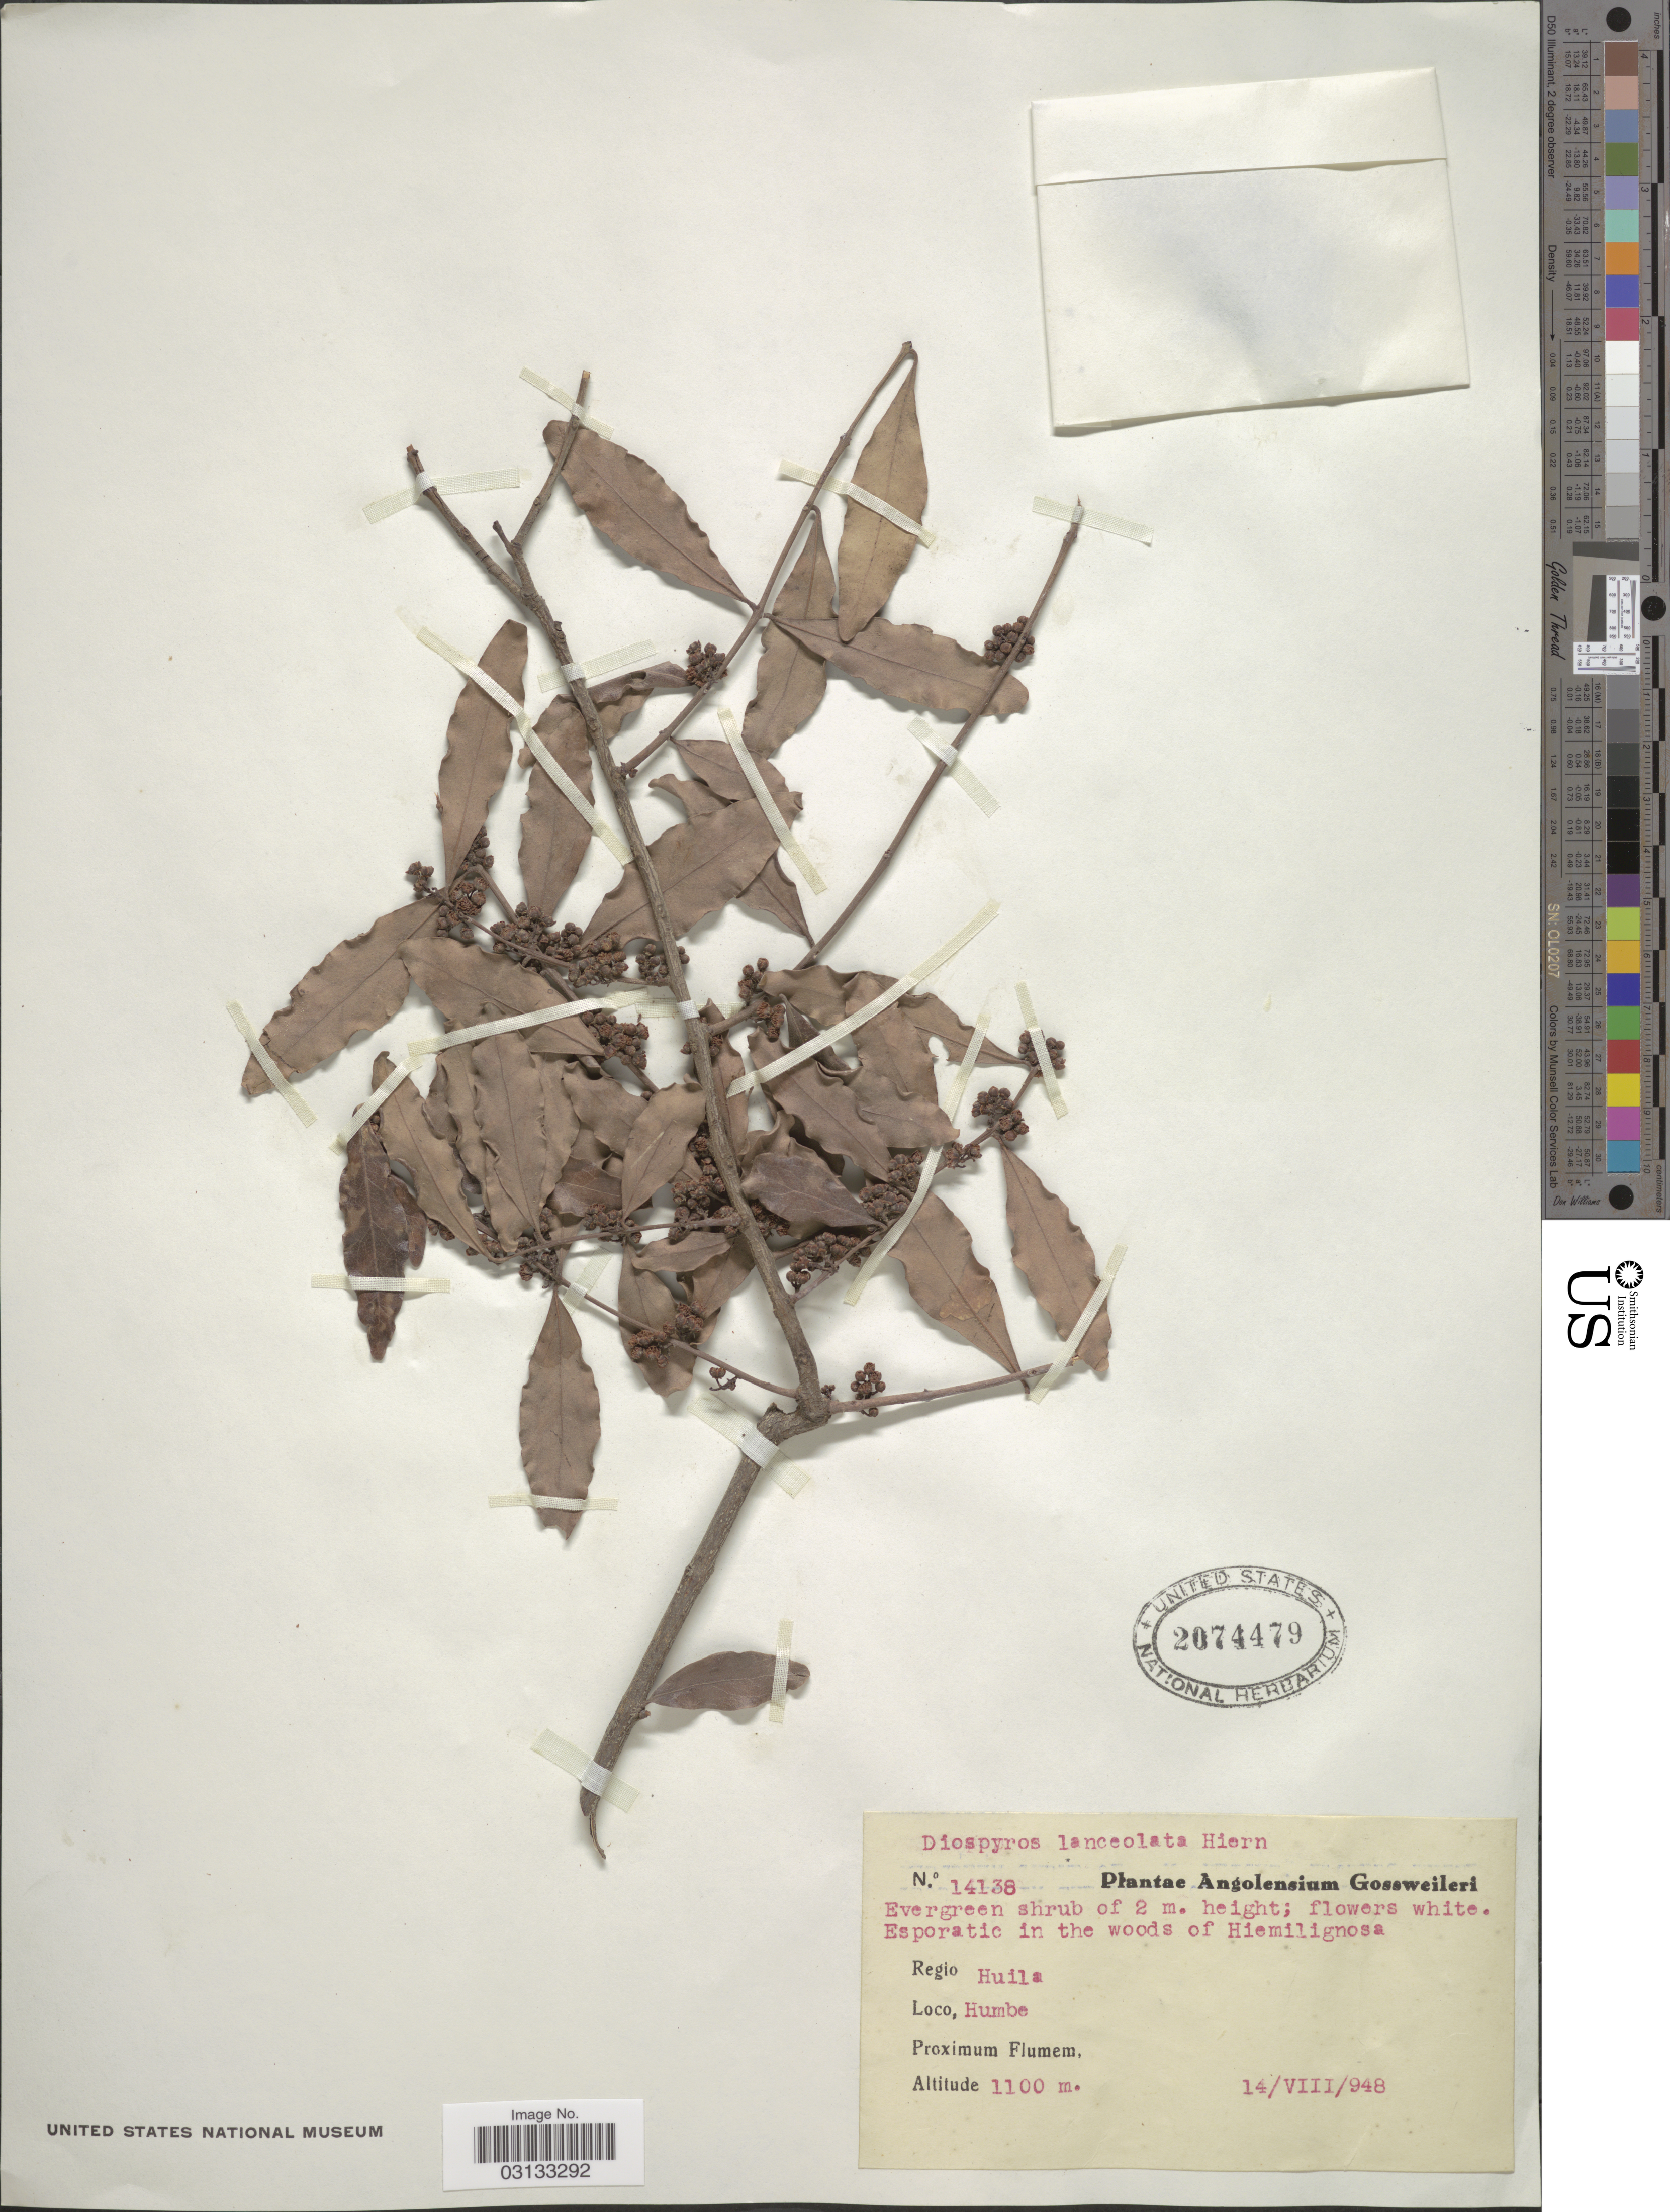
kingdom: Plantae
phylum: Tracheophyta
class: Magnoliopsida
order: Ericales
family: Ebenaceae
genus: Diospyros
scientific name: Diospyros lanceolata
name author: Poir.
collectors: -. Gossweiler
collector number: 14138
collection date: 1948-08-14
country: Angola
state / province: Huila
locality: Regio Huila, Humbe.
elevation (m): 1100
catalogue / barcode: US 2074479